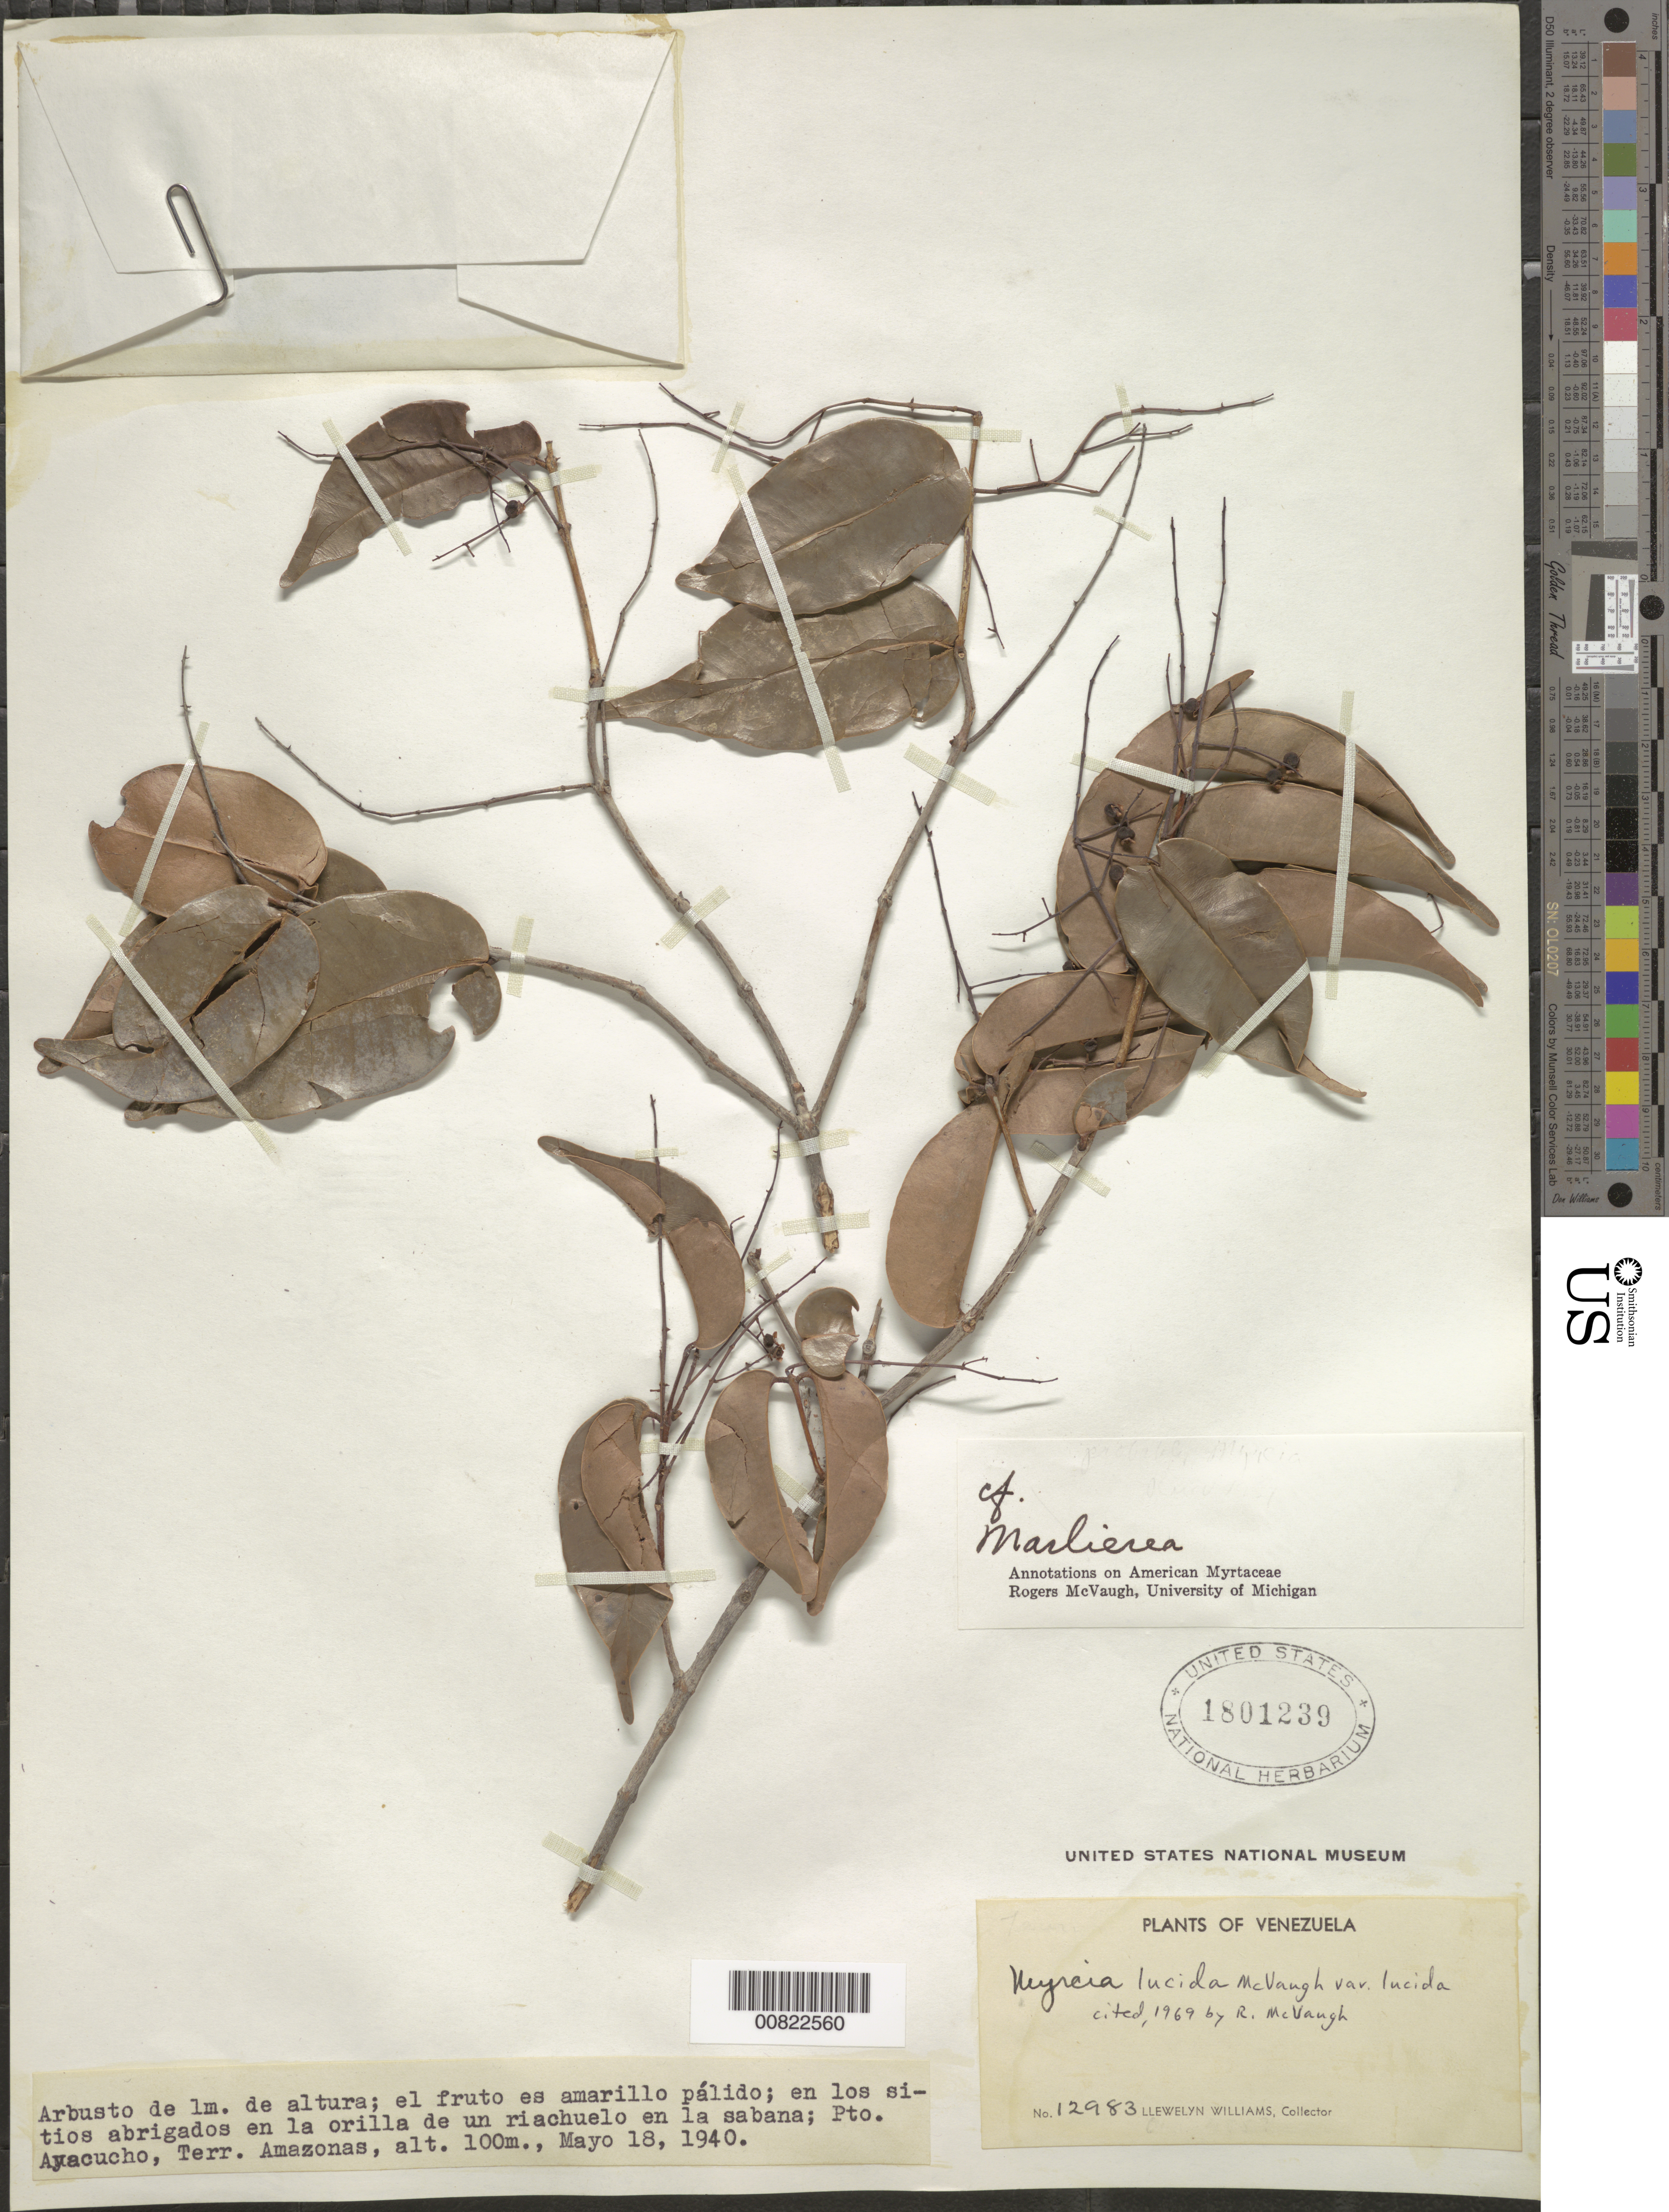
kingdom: Plantae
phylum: Tracheophyta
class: Magnoliopsida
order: Myrtales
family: Myrtaceae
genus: Myrcia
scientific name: Myrcia lucida var. lucida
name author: McVaugh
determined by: McVaugh, R.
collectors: Ll. Williams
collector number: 12983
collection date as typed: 18-May-40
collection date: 1940-05-18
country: Venezuela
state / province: Amazonas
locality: Puerto Ayacucho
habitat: Sitios abrigados en la orilla de un riachuelo en la sabana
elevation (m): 100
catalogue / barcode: US 1801239